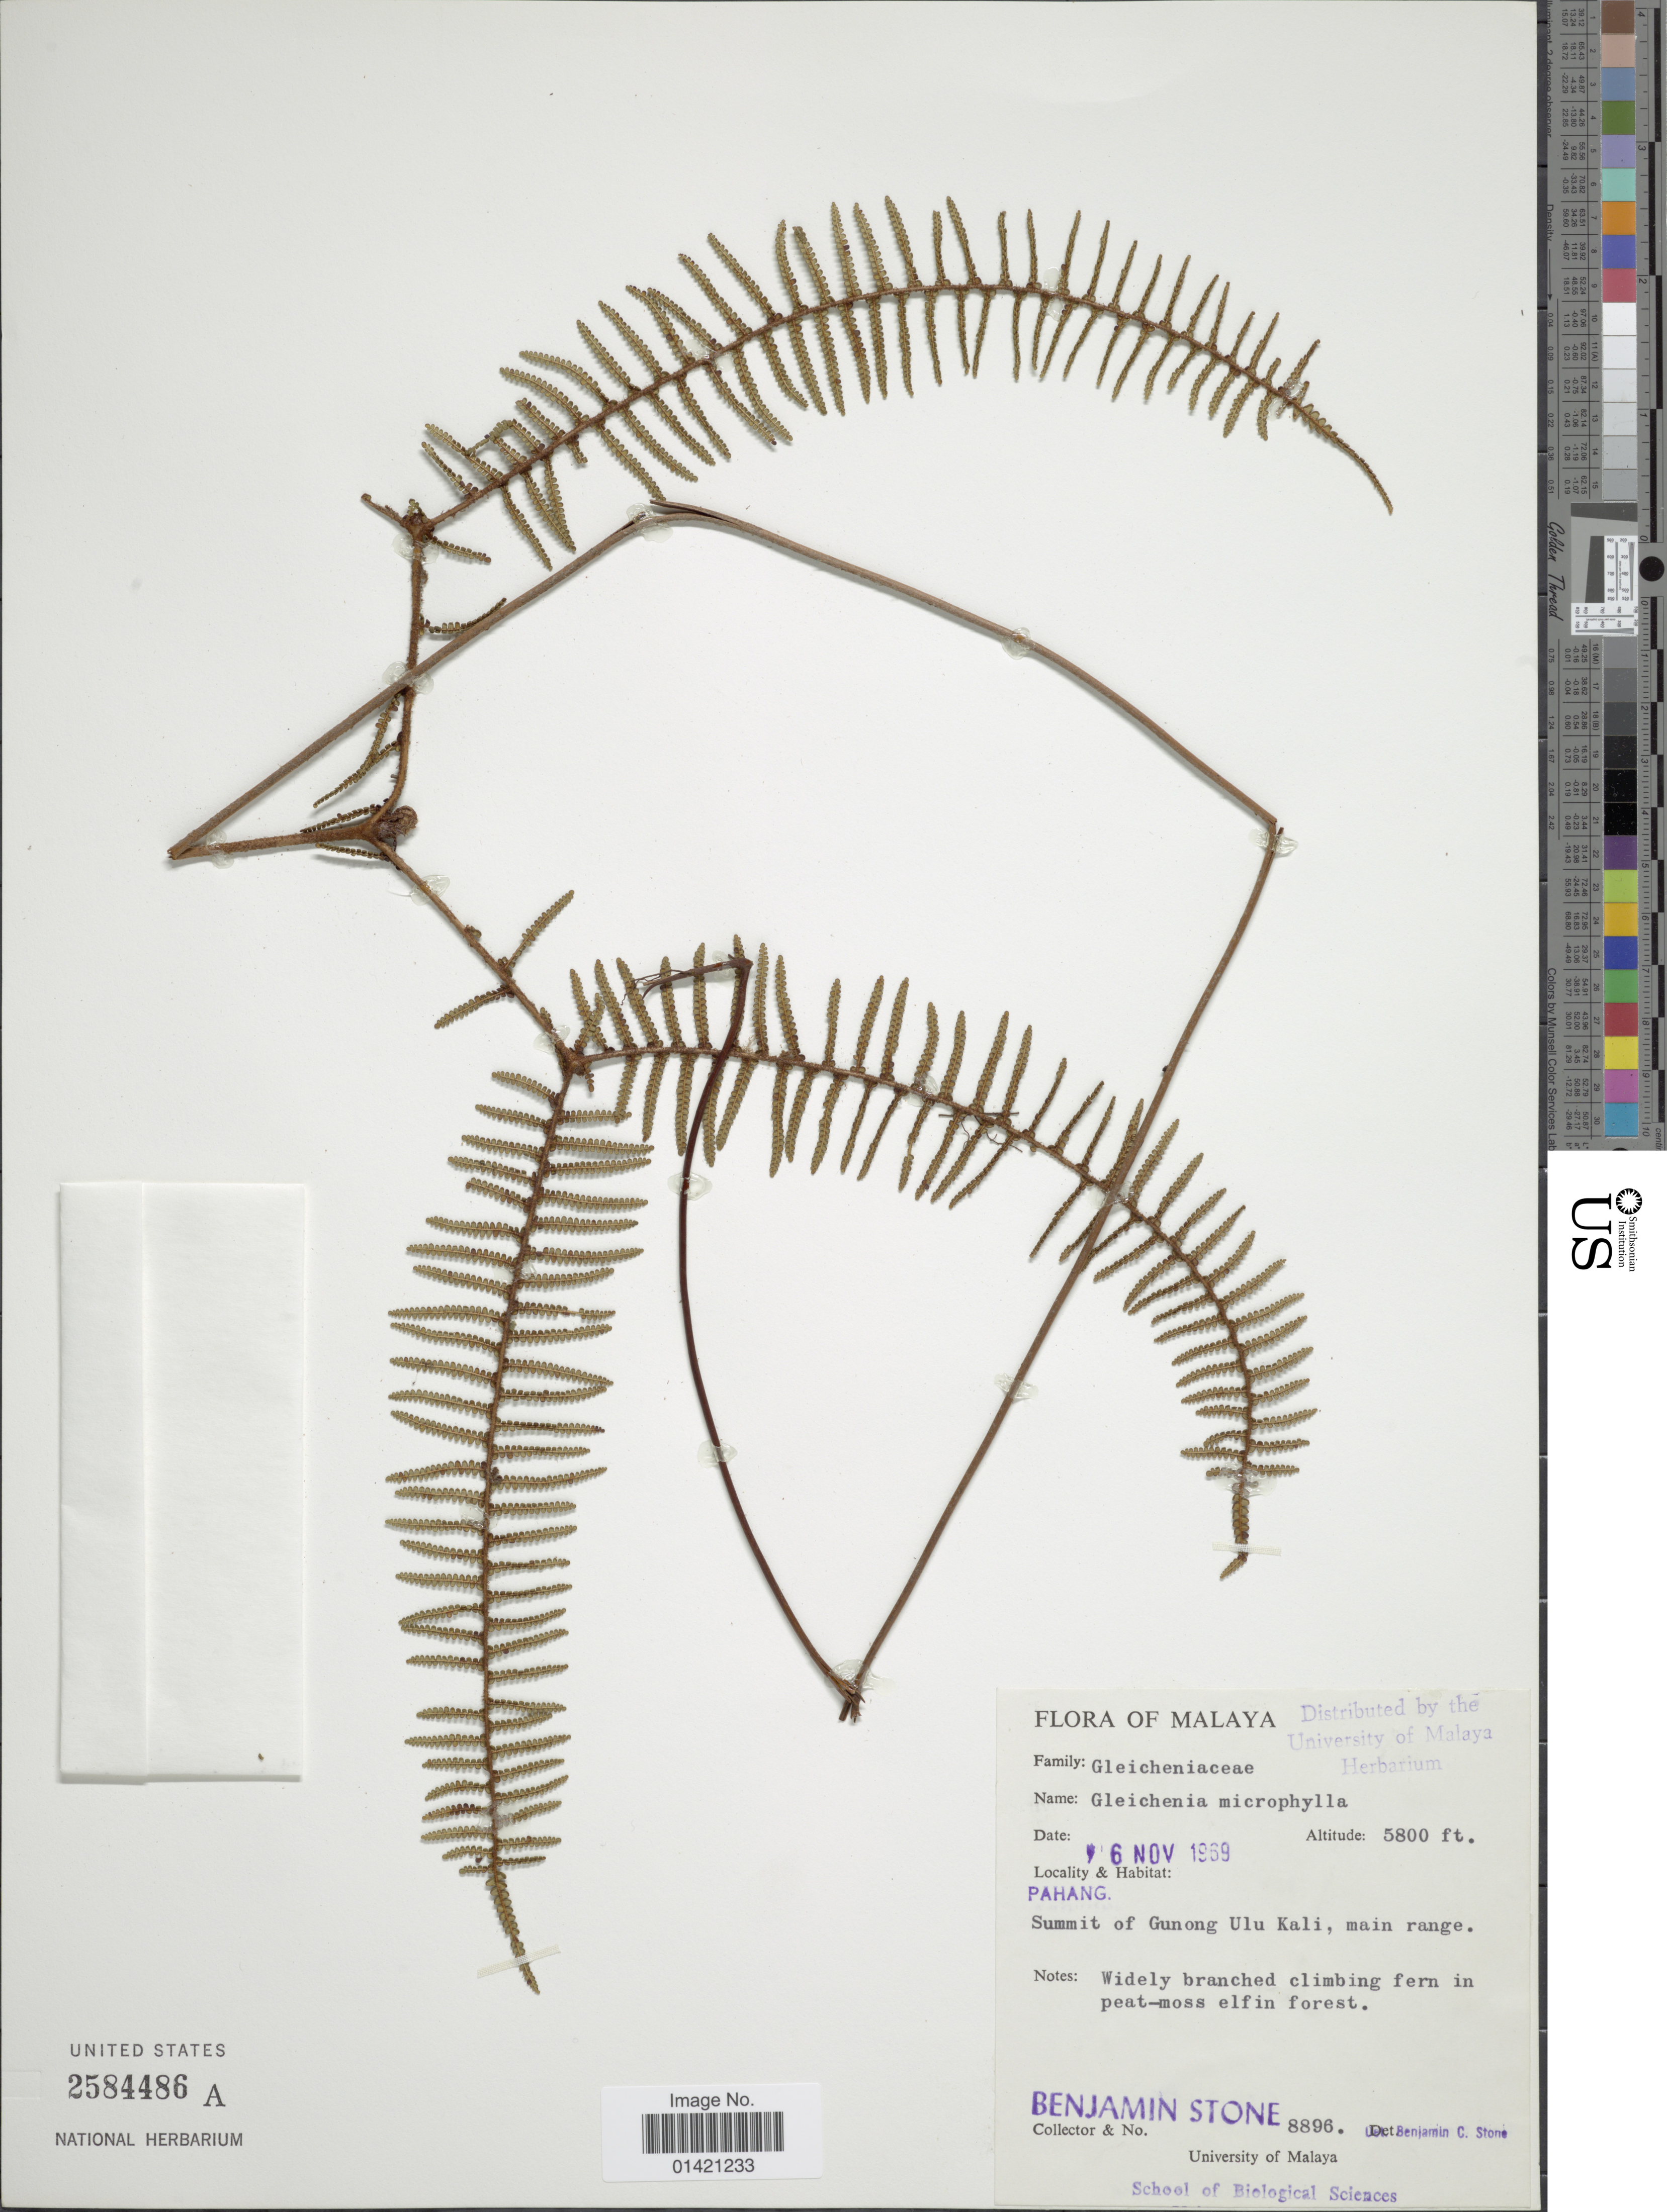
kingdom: Plantae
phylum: Tracheophyta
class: Polypodiopsida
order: Gleicheniales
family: Gleicheniaceae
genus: Gleichenia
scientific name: Gleichenia microphylla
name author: R. Br.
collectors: B. C. Stone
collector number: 8896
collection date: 1969-11-06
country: Malaysia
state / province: Pahang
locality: Malaya. Summit of Gunong Ulu Kali, main range.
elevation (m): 1768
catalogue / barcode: US 2584486A